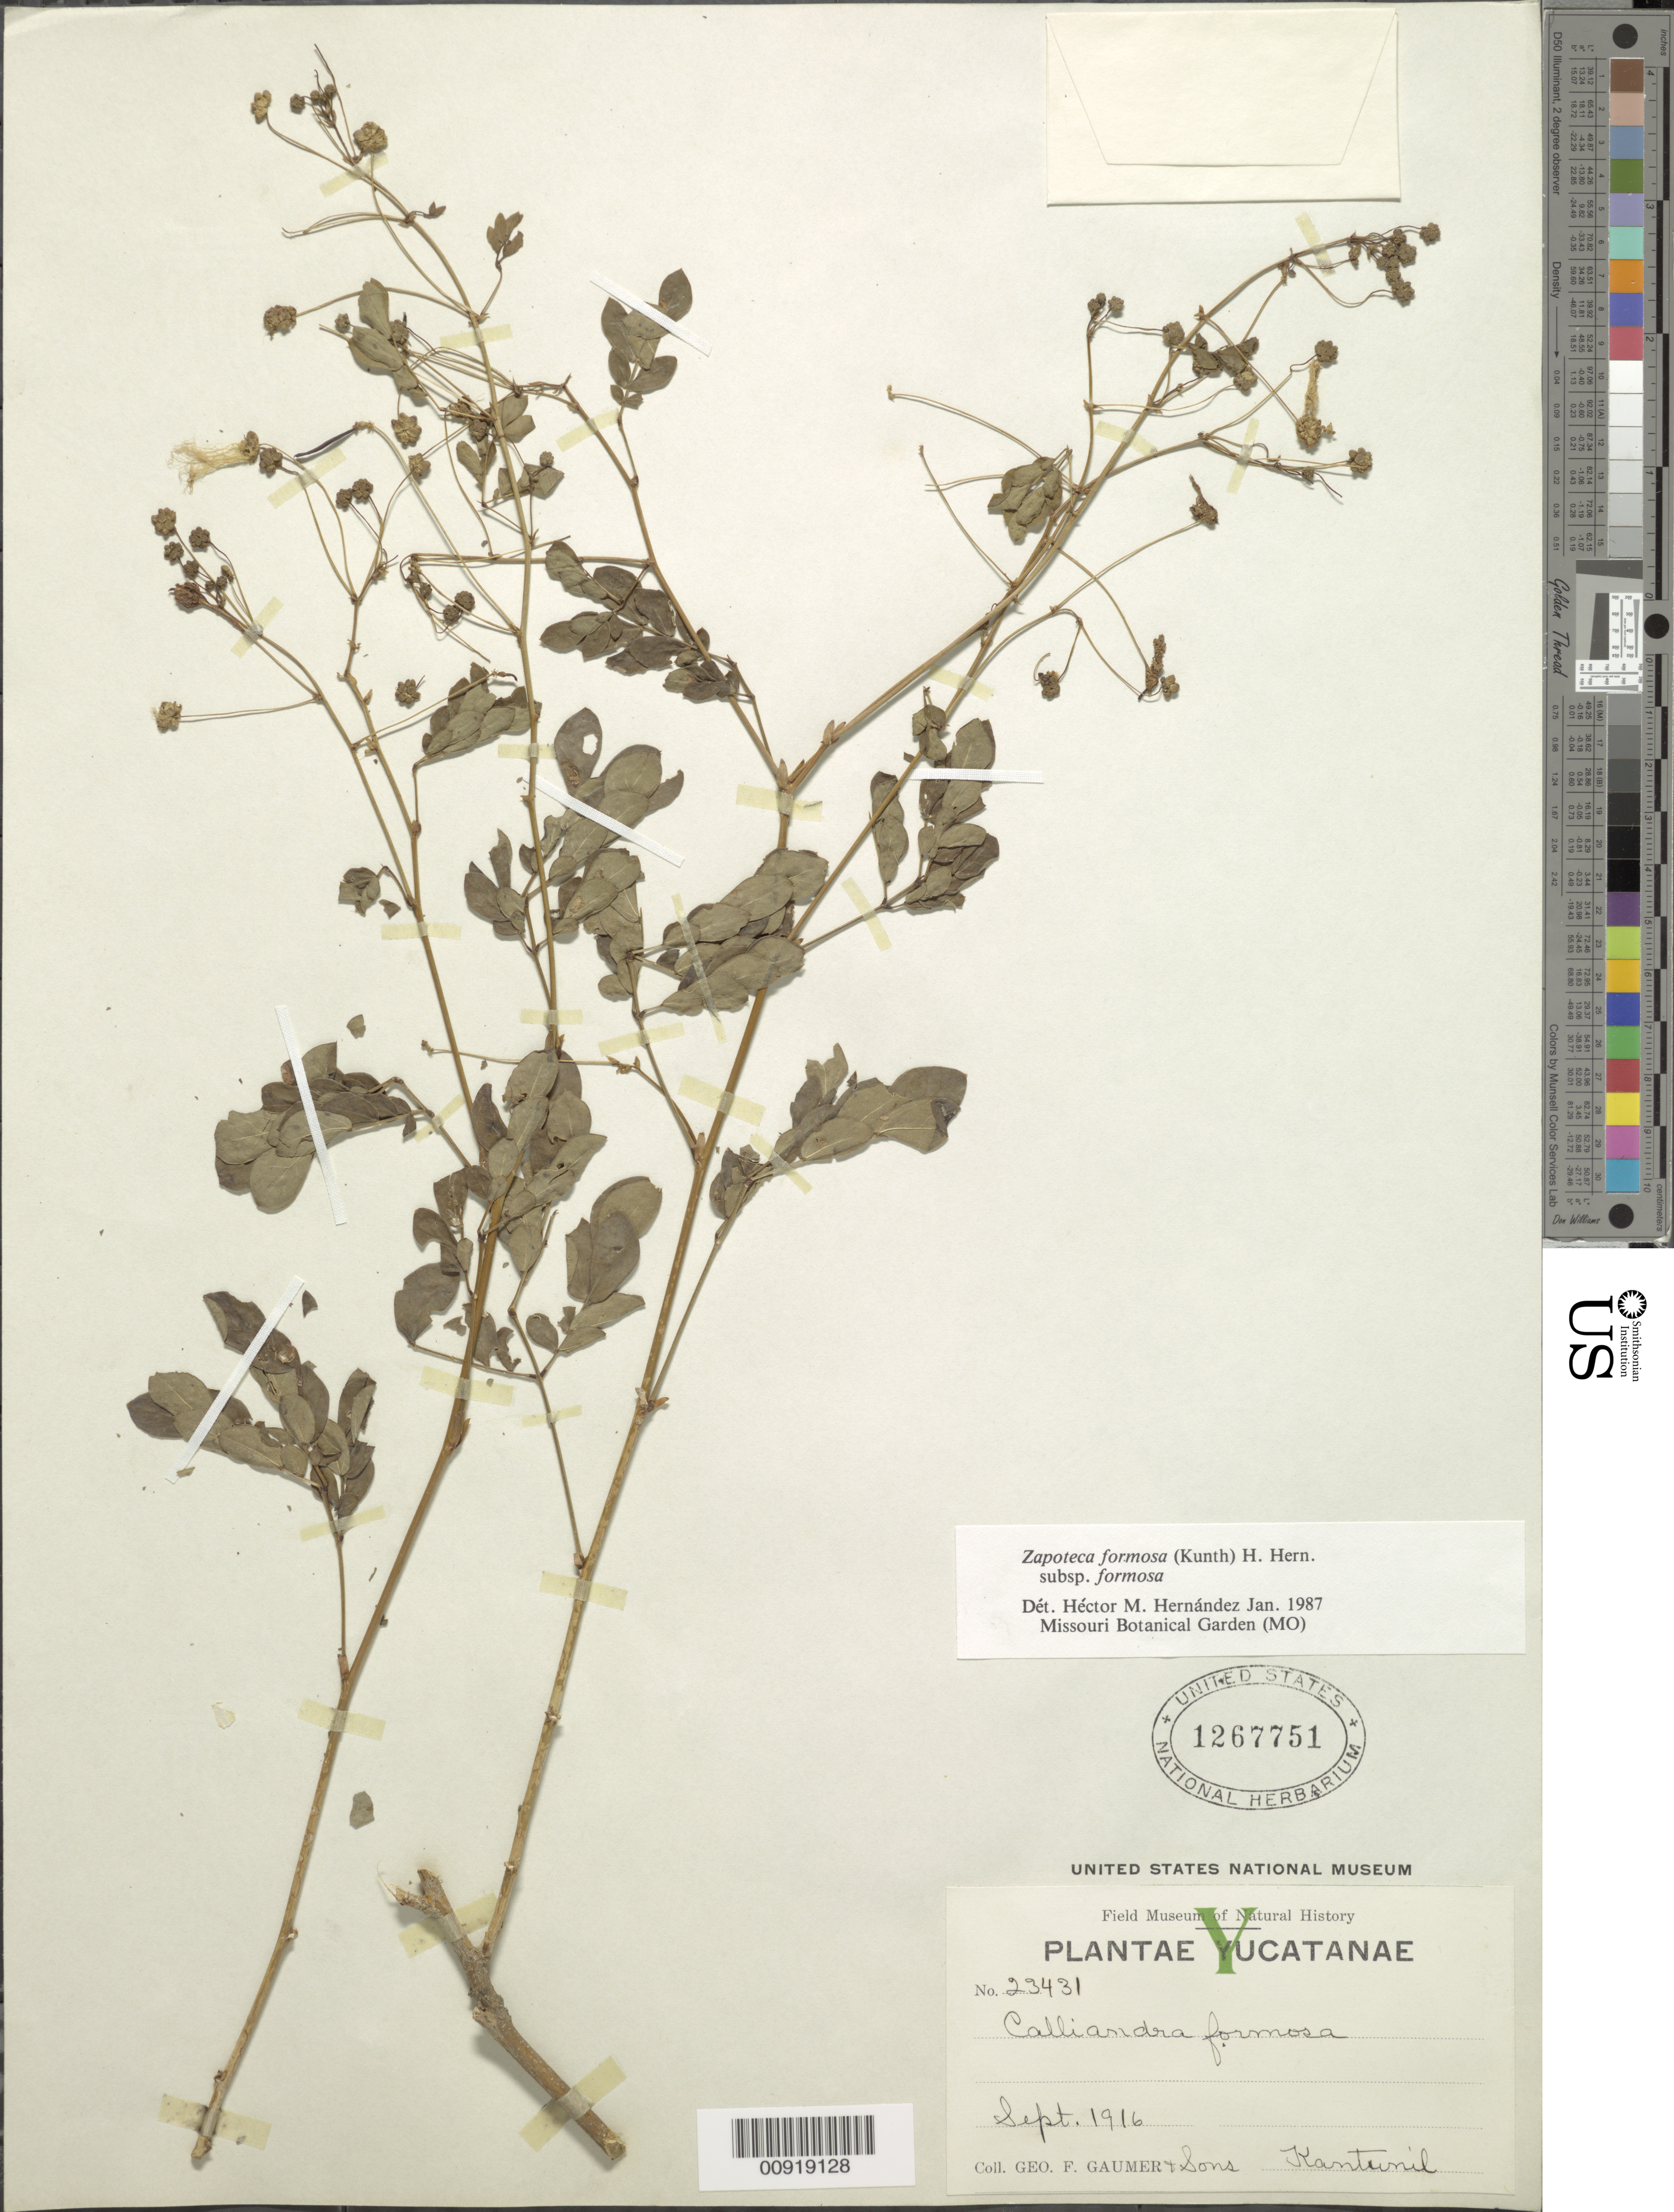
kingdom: Plantae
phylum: Tracheophyta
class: Magnoliopsida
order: Fabales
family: Fabaceae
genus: Zapoteca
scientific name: Zapoteca formosa subsp. formosa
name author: (Kunth) H.M. Hern.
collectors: G. F. Gaumer & et al.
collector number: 23431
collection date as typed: Sep 1916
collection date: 1916-09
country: Mexico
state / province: Yucatán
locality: Kantunil.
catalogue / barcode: US 1267751